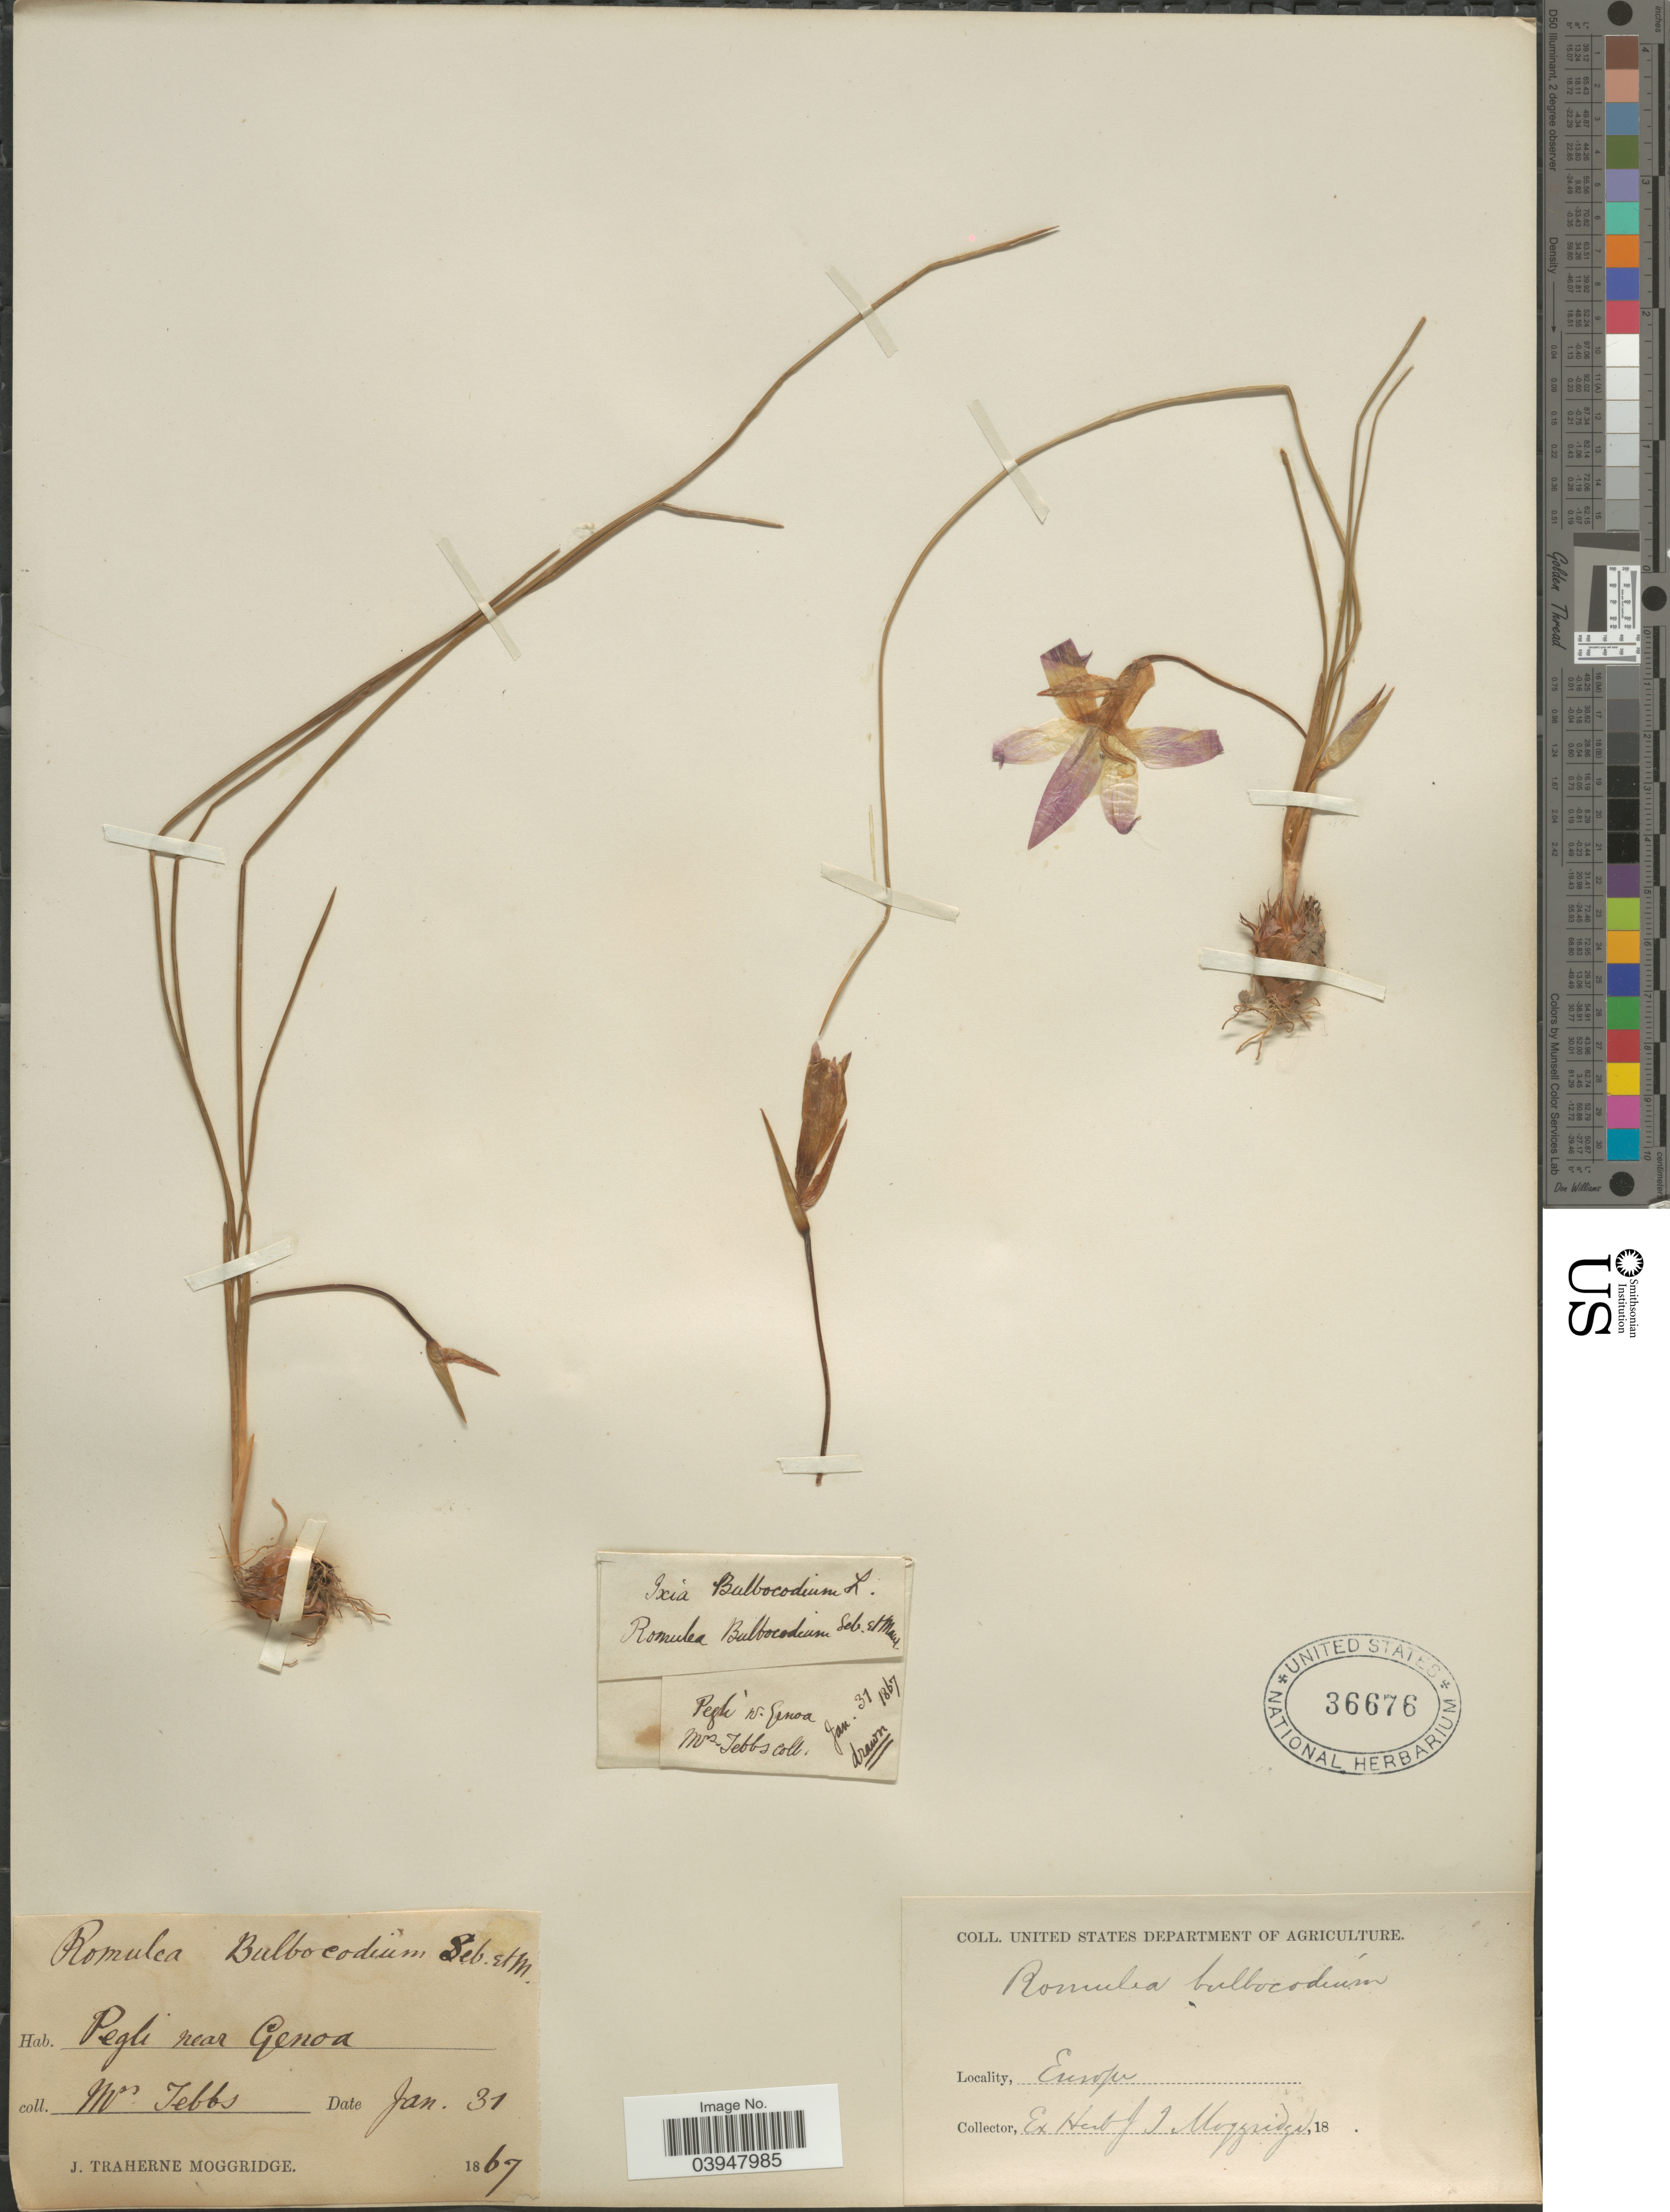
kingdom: Plantae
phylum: Tracheophyta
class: Liliopsida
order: Asparagales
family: Iridaceae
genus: Romulea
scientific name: Romulea bulbocodium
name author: (L.) Sebast. & Mauri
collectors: M. C. Tebbs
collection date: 1867-01-31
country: Italy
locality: Pegli near Genoa. Europe.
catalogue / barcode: US 36676